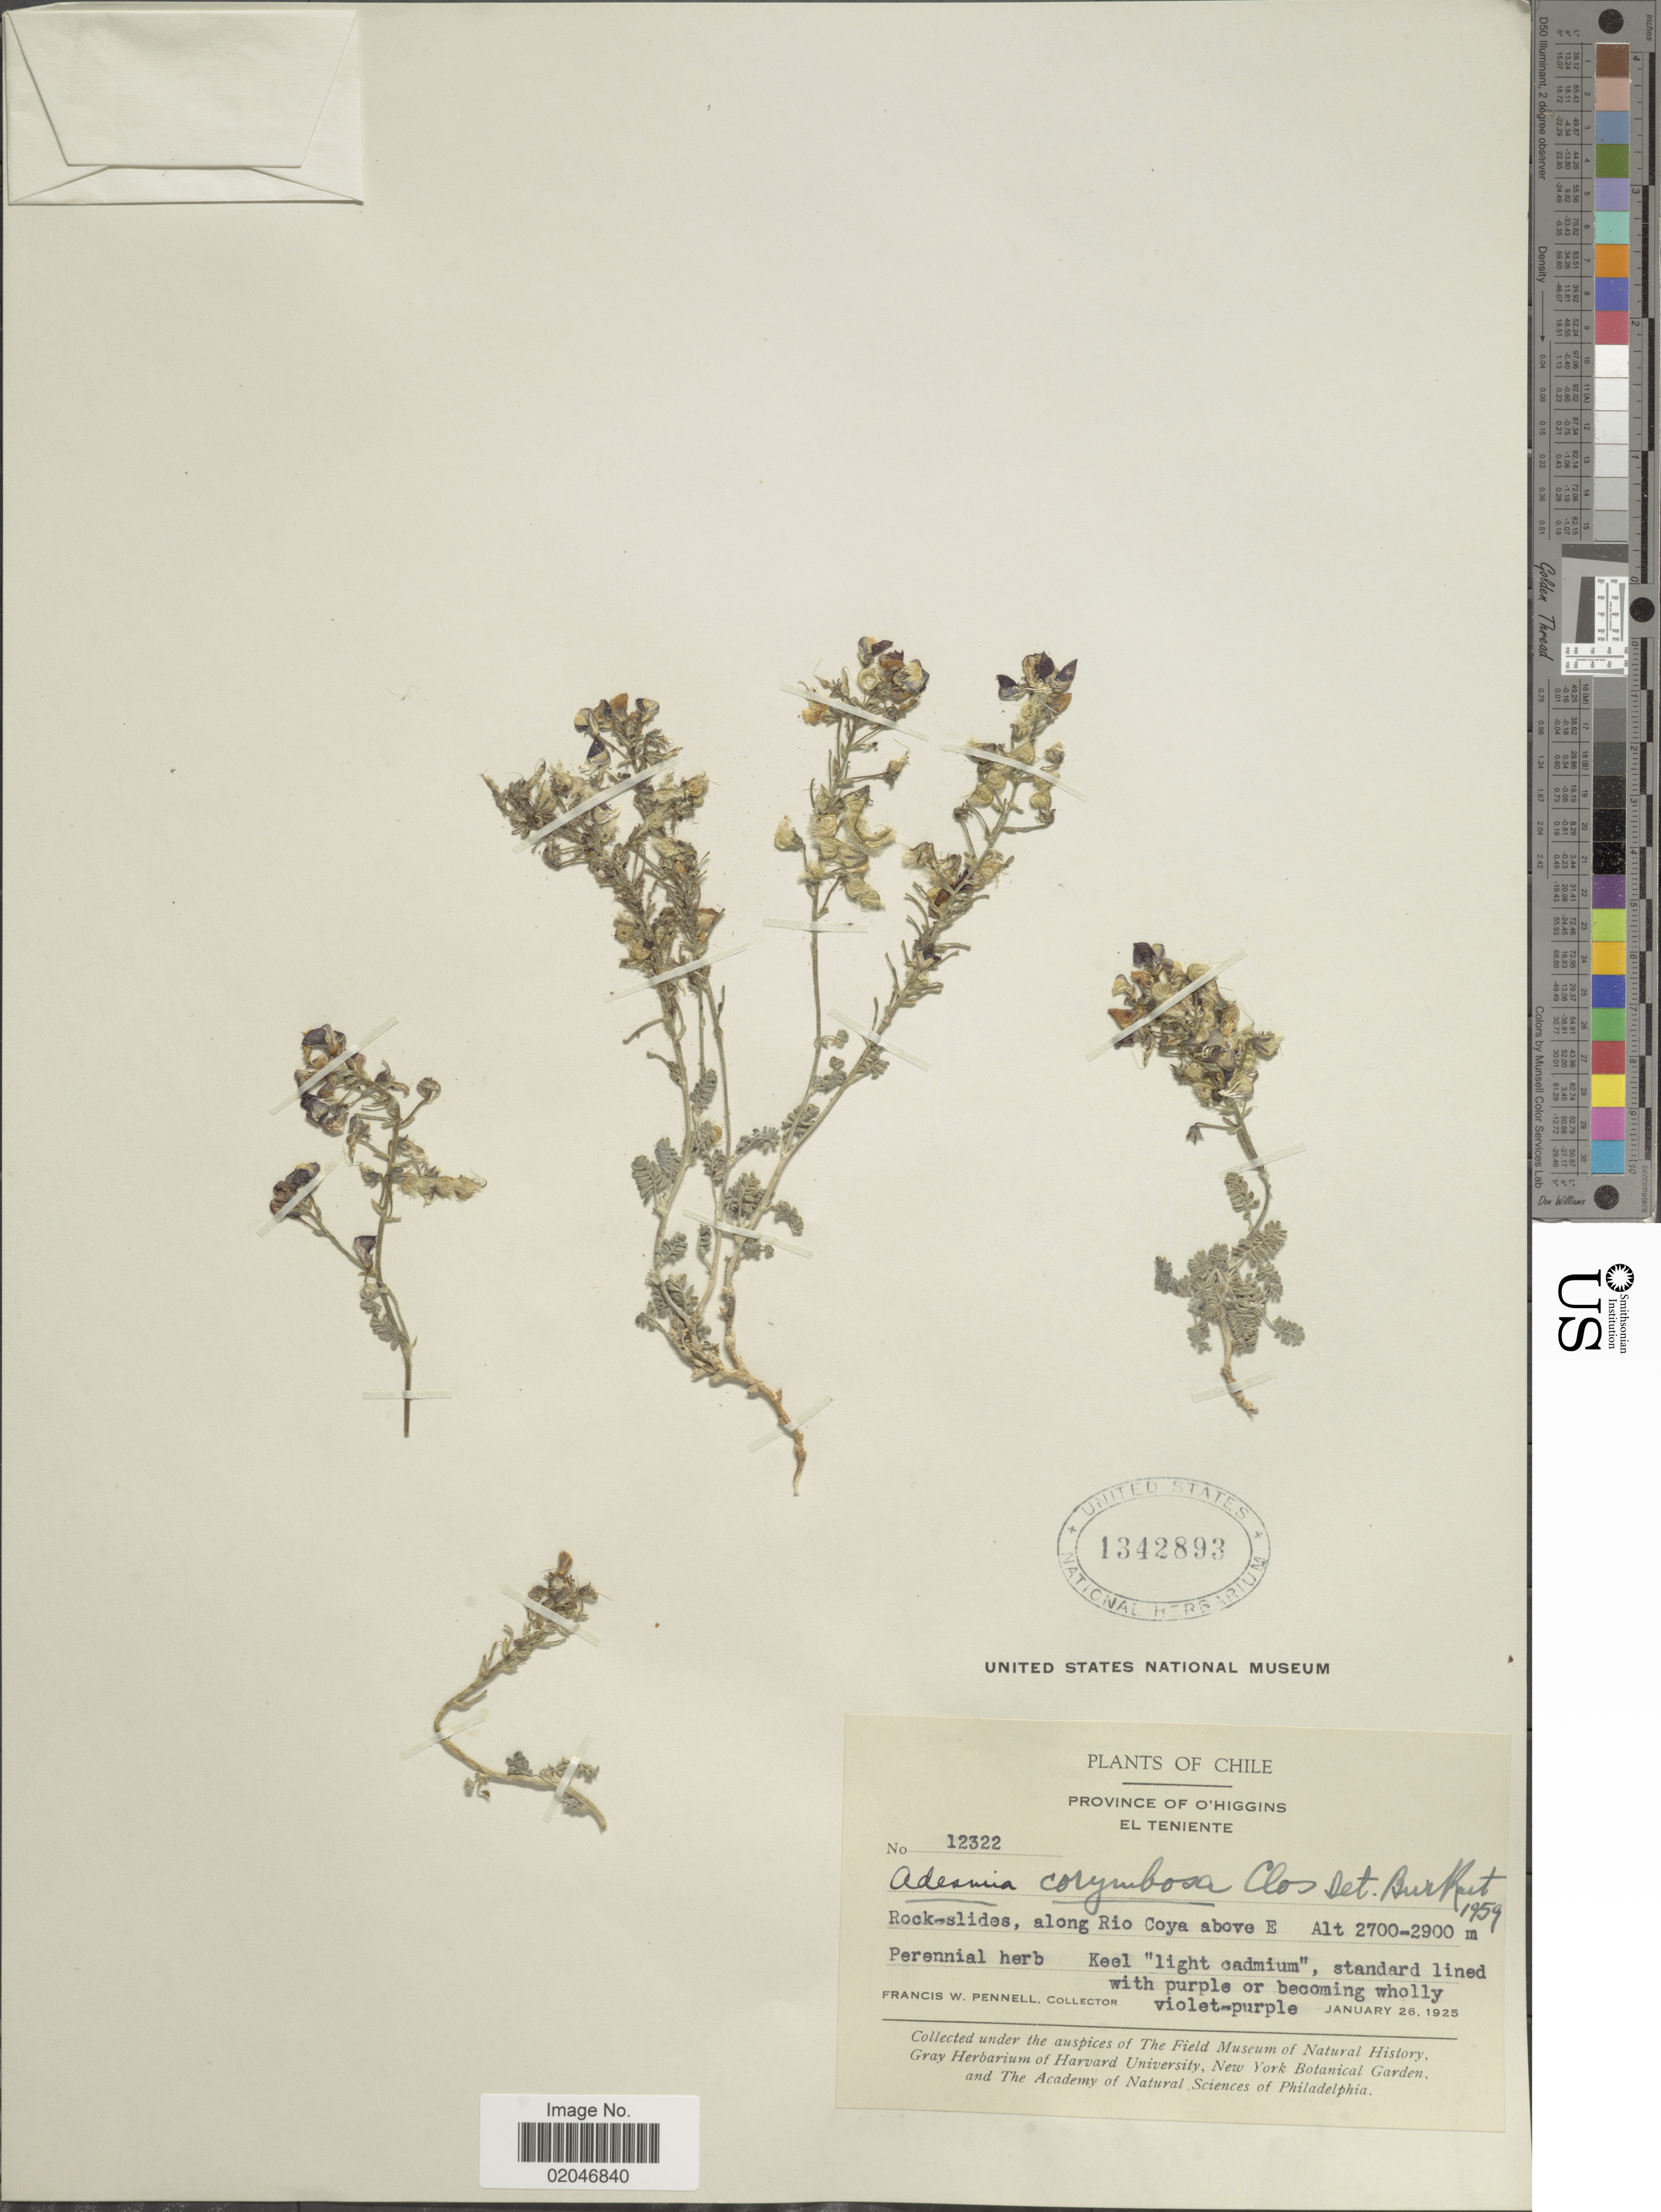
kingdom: Plantae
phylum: Tracheophyta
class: Magnoliopsida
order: Fabales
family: Fabaceae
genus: Adesmia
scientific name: Adesmia corymbosa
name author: Clos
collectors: F. W. Pennell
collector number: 12322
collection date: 1925-01-26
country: Chile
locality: Province of O'Higgins El Teniente, along Rio Coya above E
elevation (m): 2700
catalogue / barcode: US 1342893